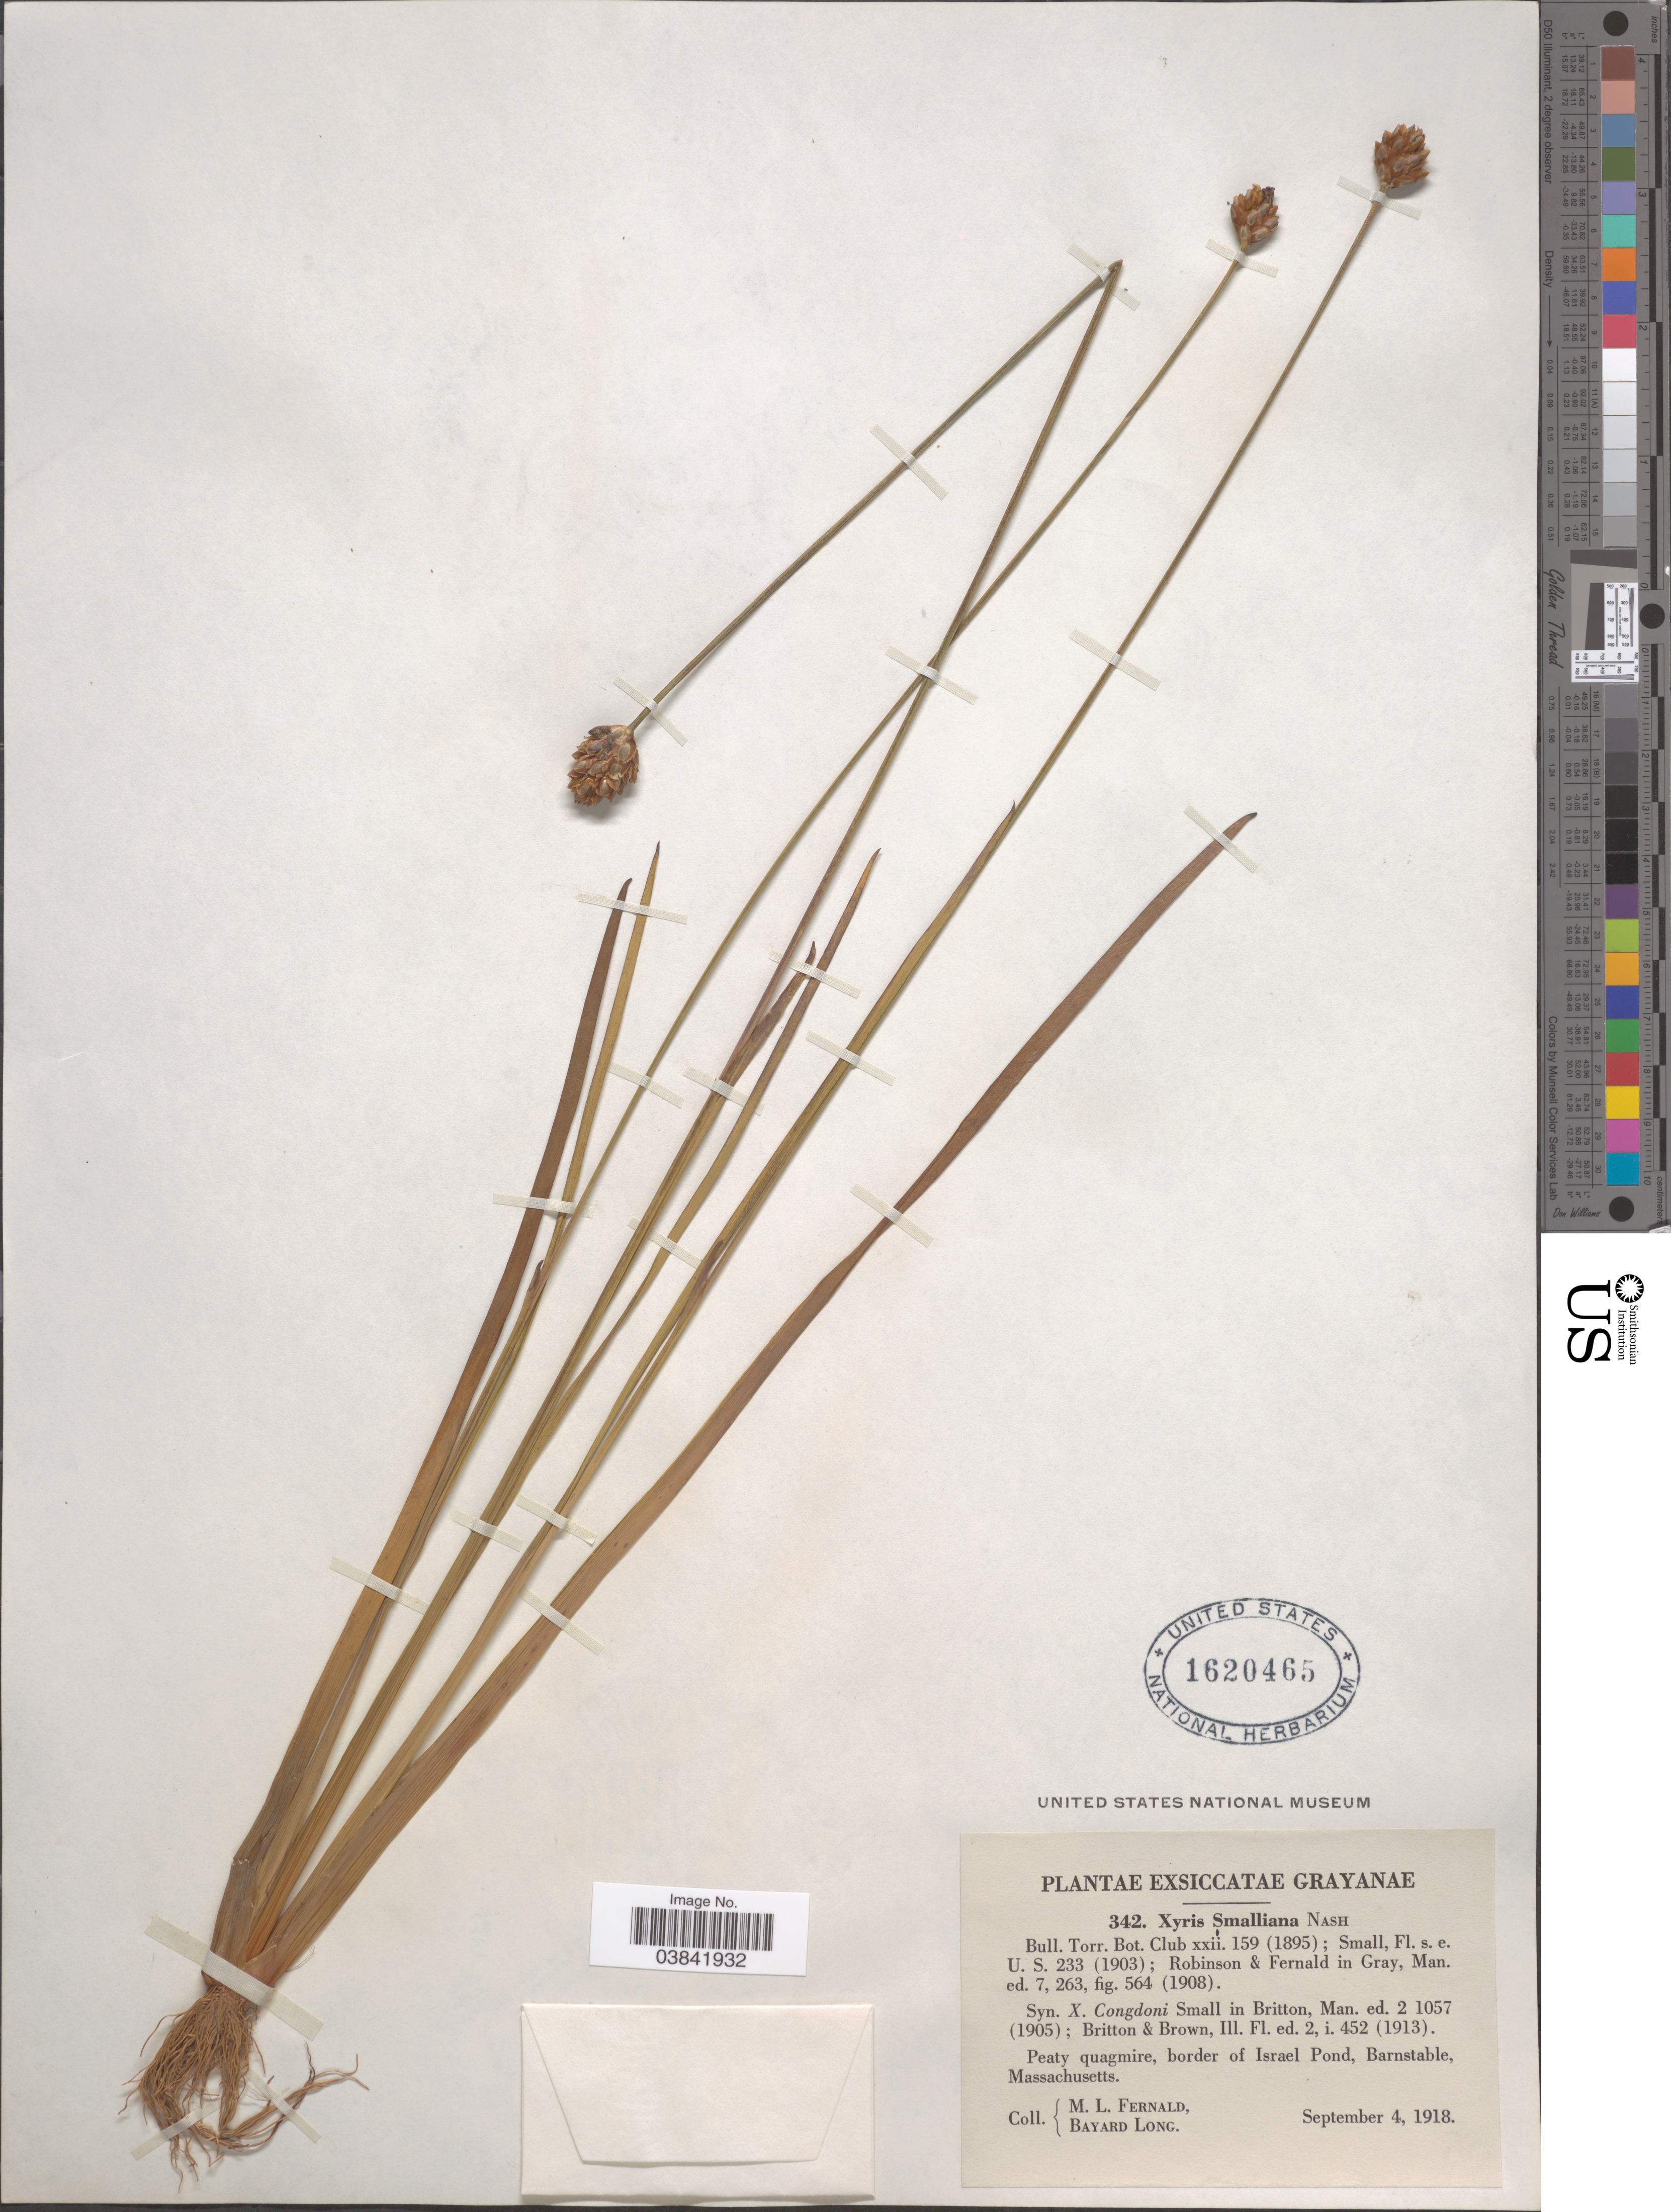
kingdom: Plantae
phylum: Tracheophyta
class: Liliopsida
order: Poales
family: Xyridaceae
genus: Xyris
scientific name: Xyris smalliana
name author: Nash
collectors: M. L. Fernald & B. Long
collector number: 342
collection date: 1918-09-04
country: United States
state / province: Massachusetts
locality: Border of Israel Pond, Barnstable.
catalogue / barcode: US 1620465